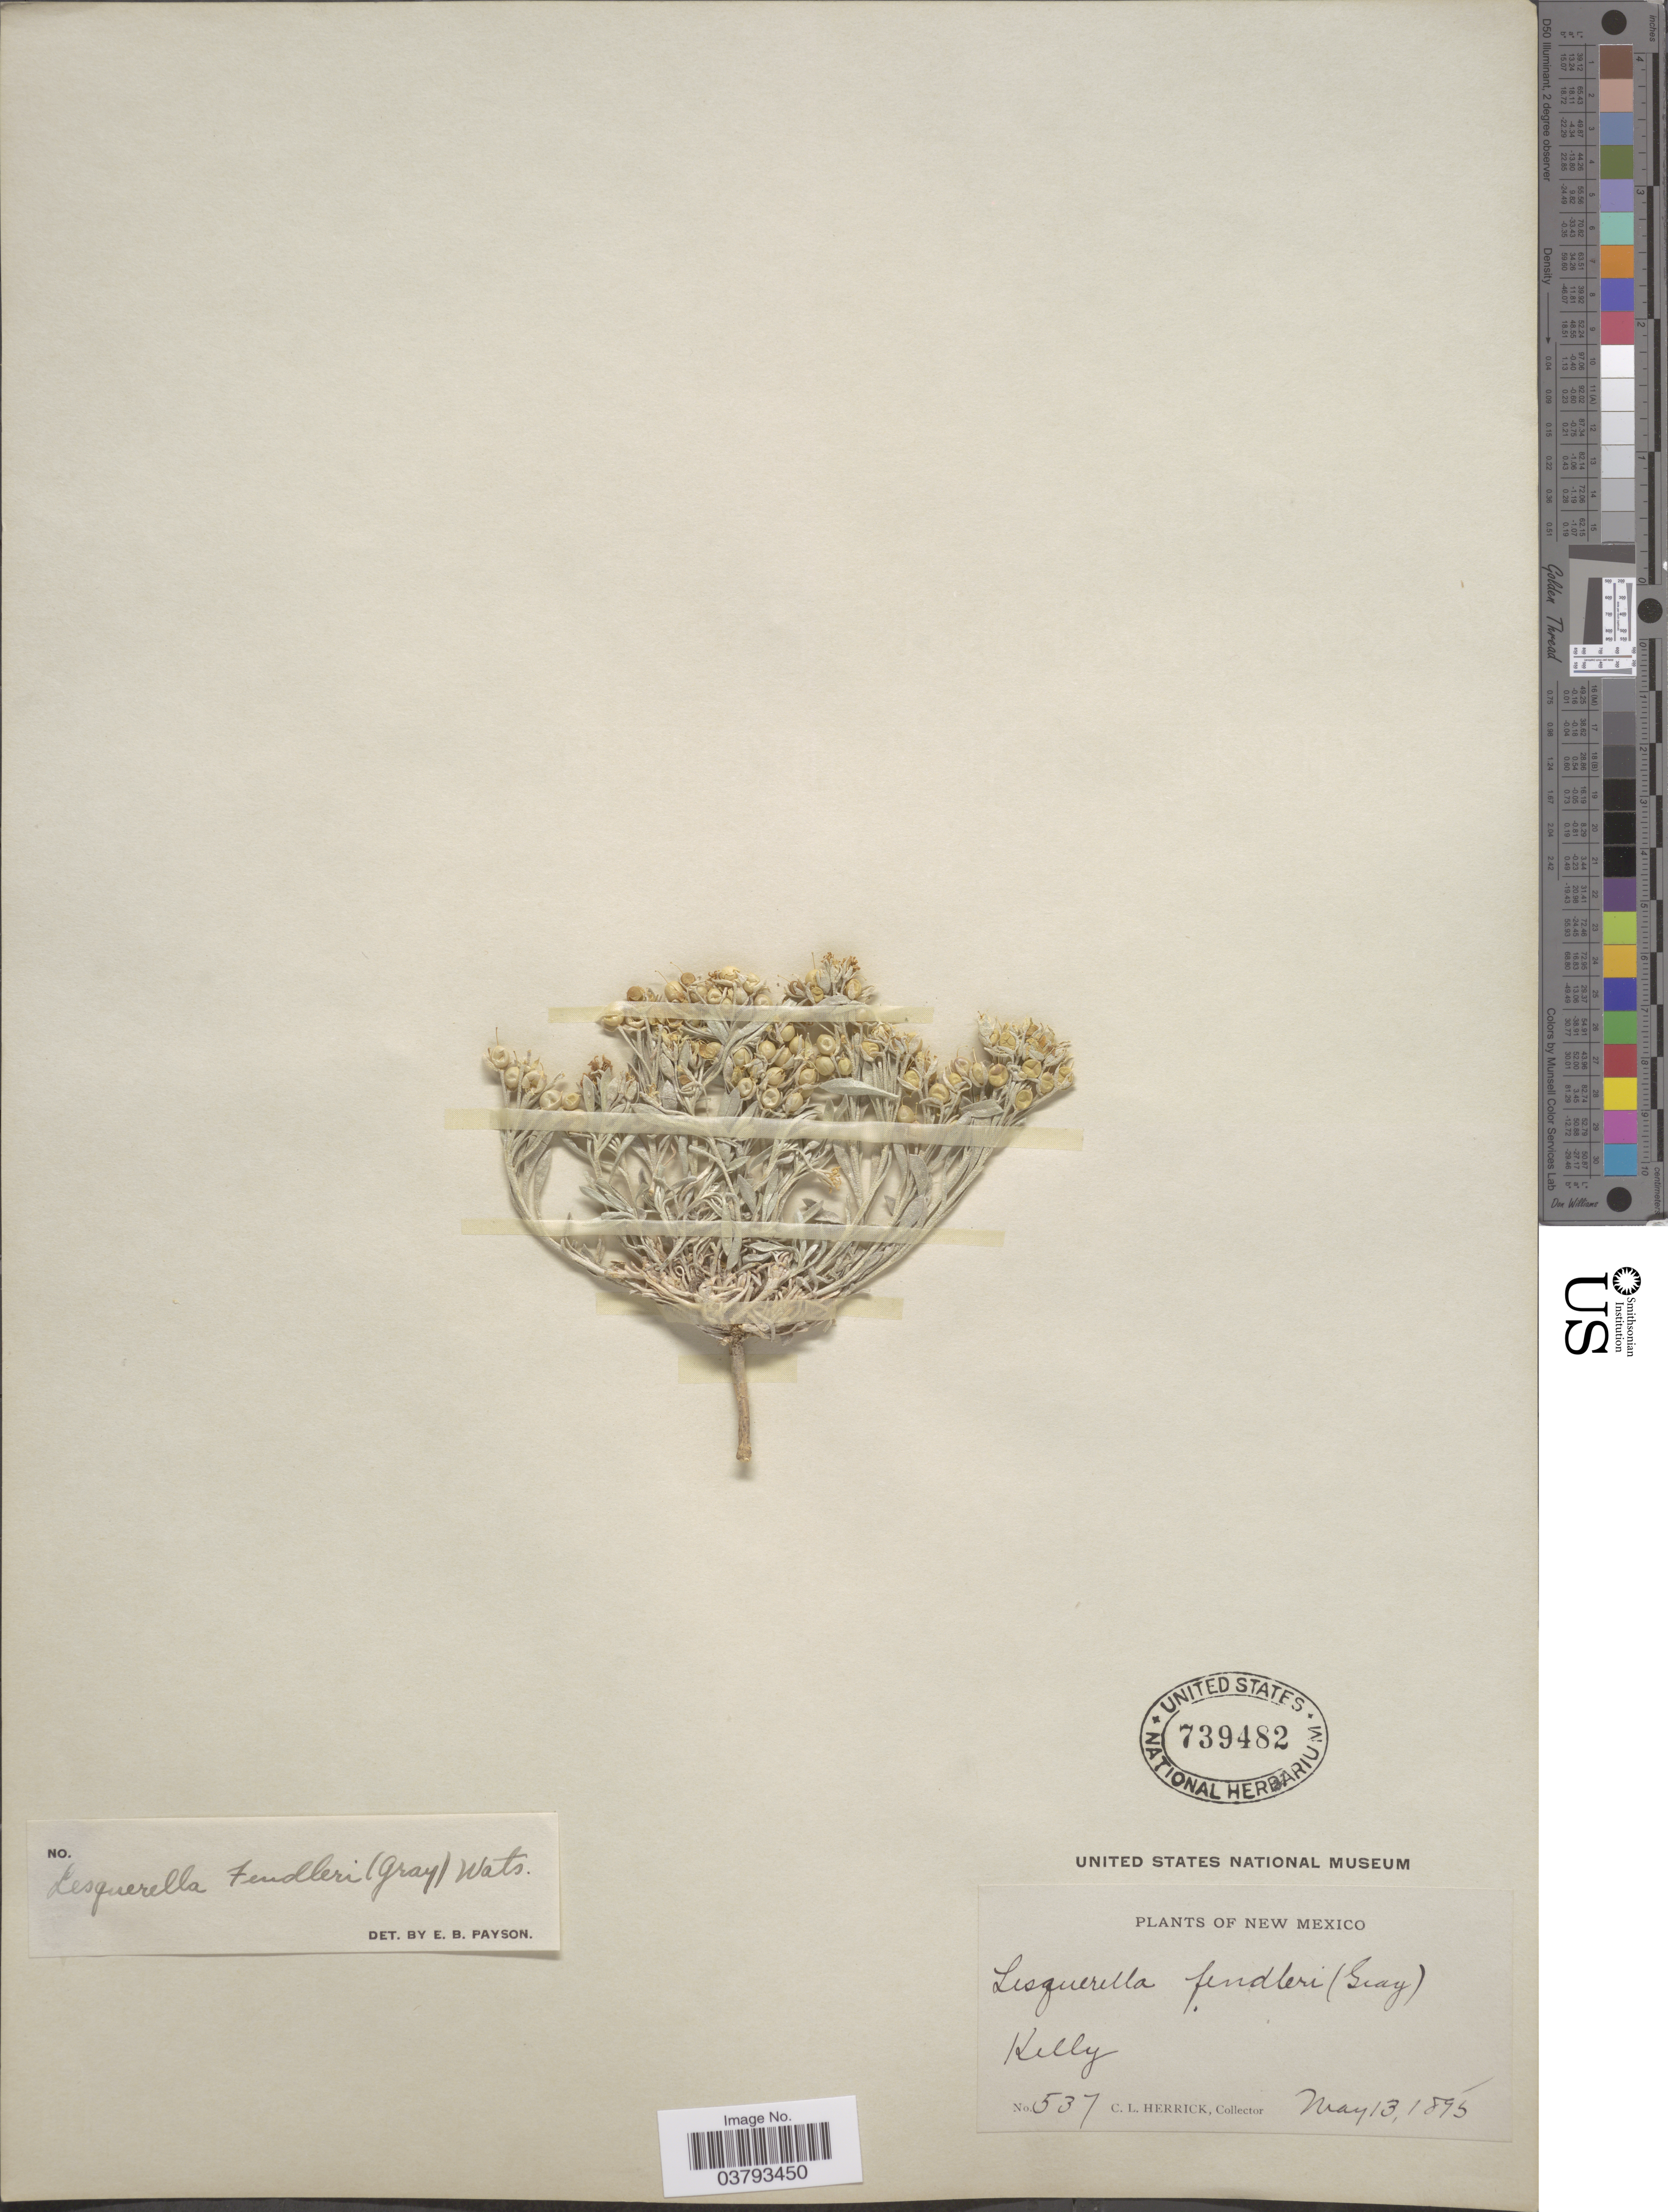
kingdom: Plantae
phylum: Tracheophyta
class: Magnoliopsida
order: Brassicales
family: Brassicaceae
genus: Lesquerella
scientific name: Lesquerella fendleri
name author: (A. Gray) S. Watson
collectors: C. Herrick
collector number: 537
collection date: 1895-05-13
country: United States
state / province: New Mexico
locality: Kelly.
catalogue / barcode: US 739482